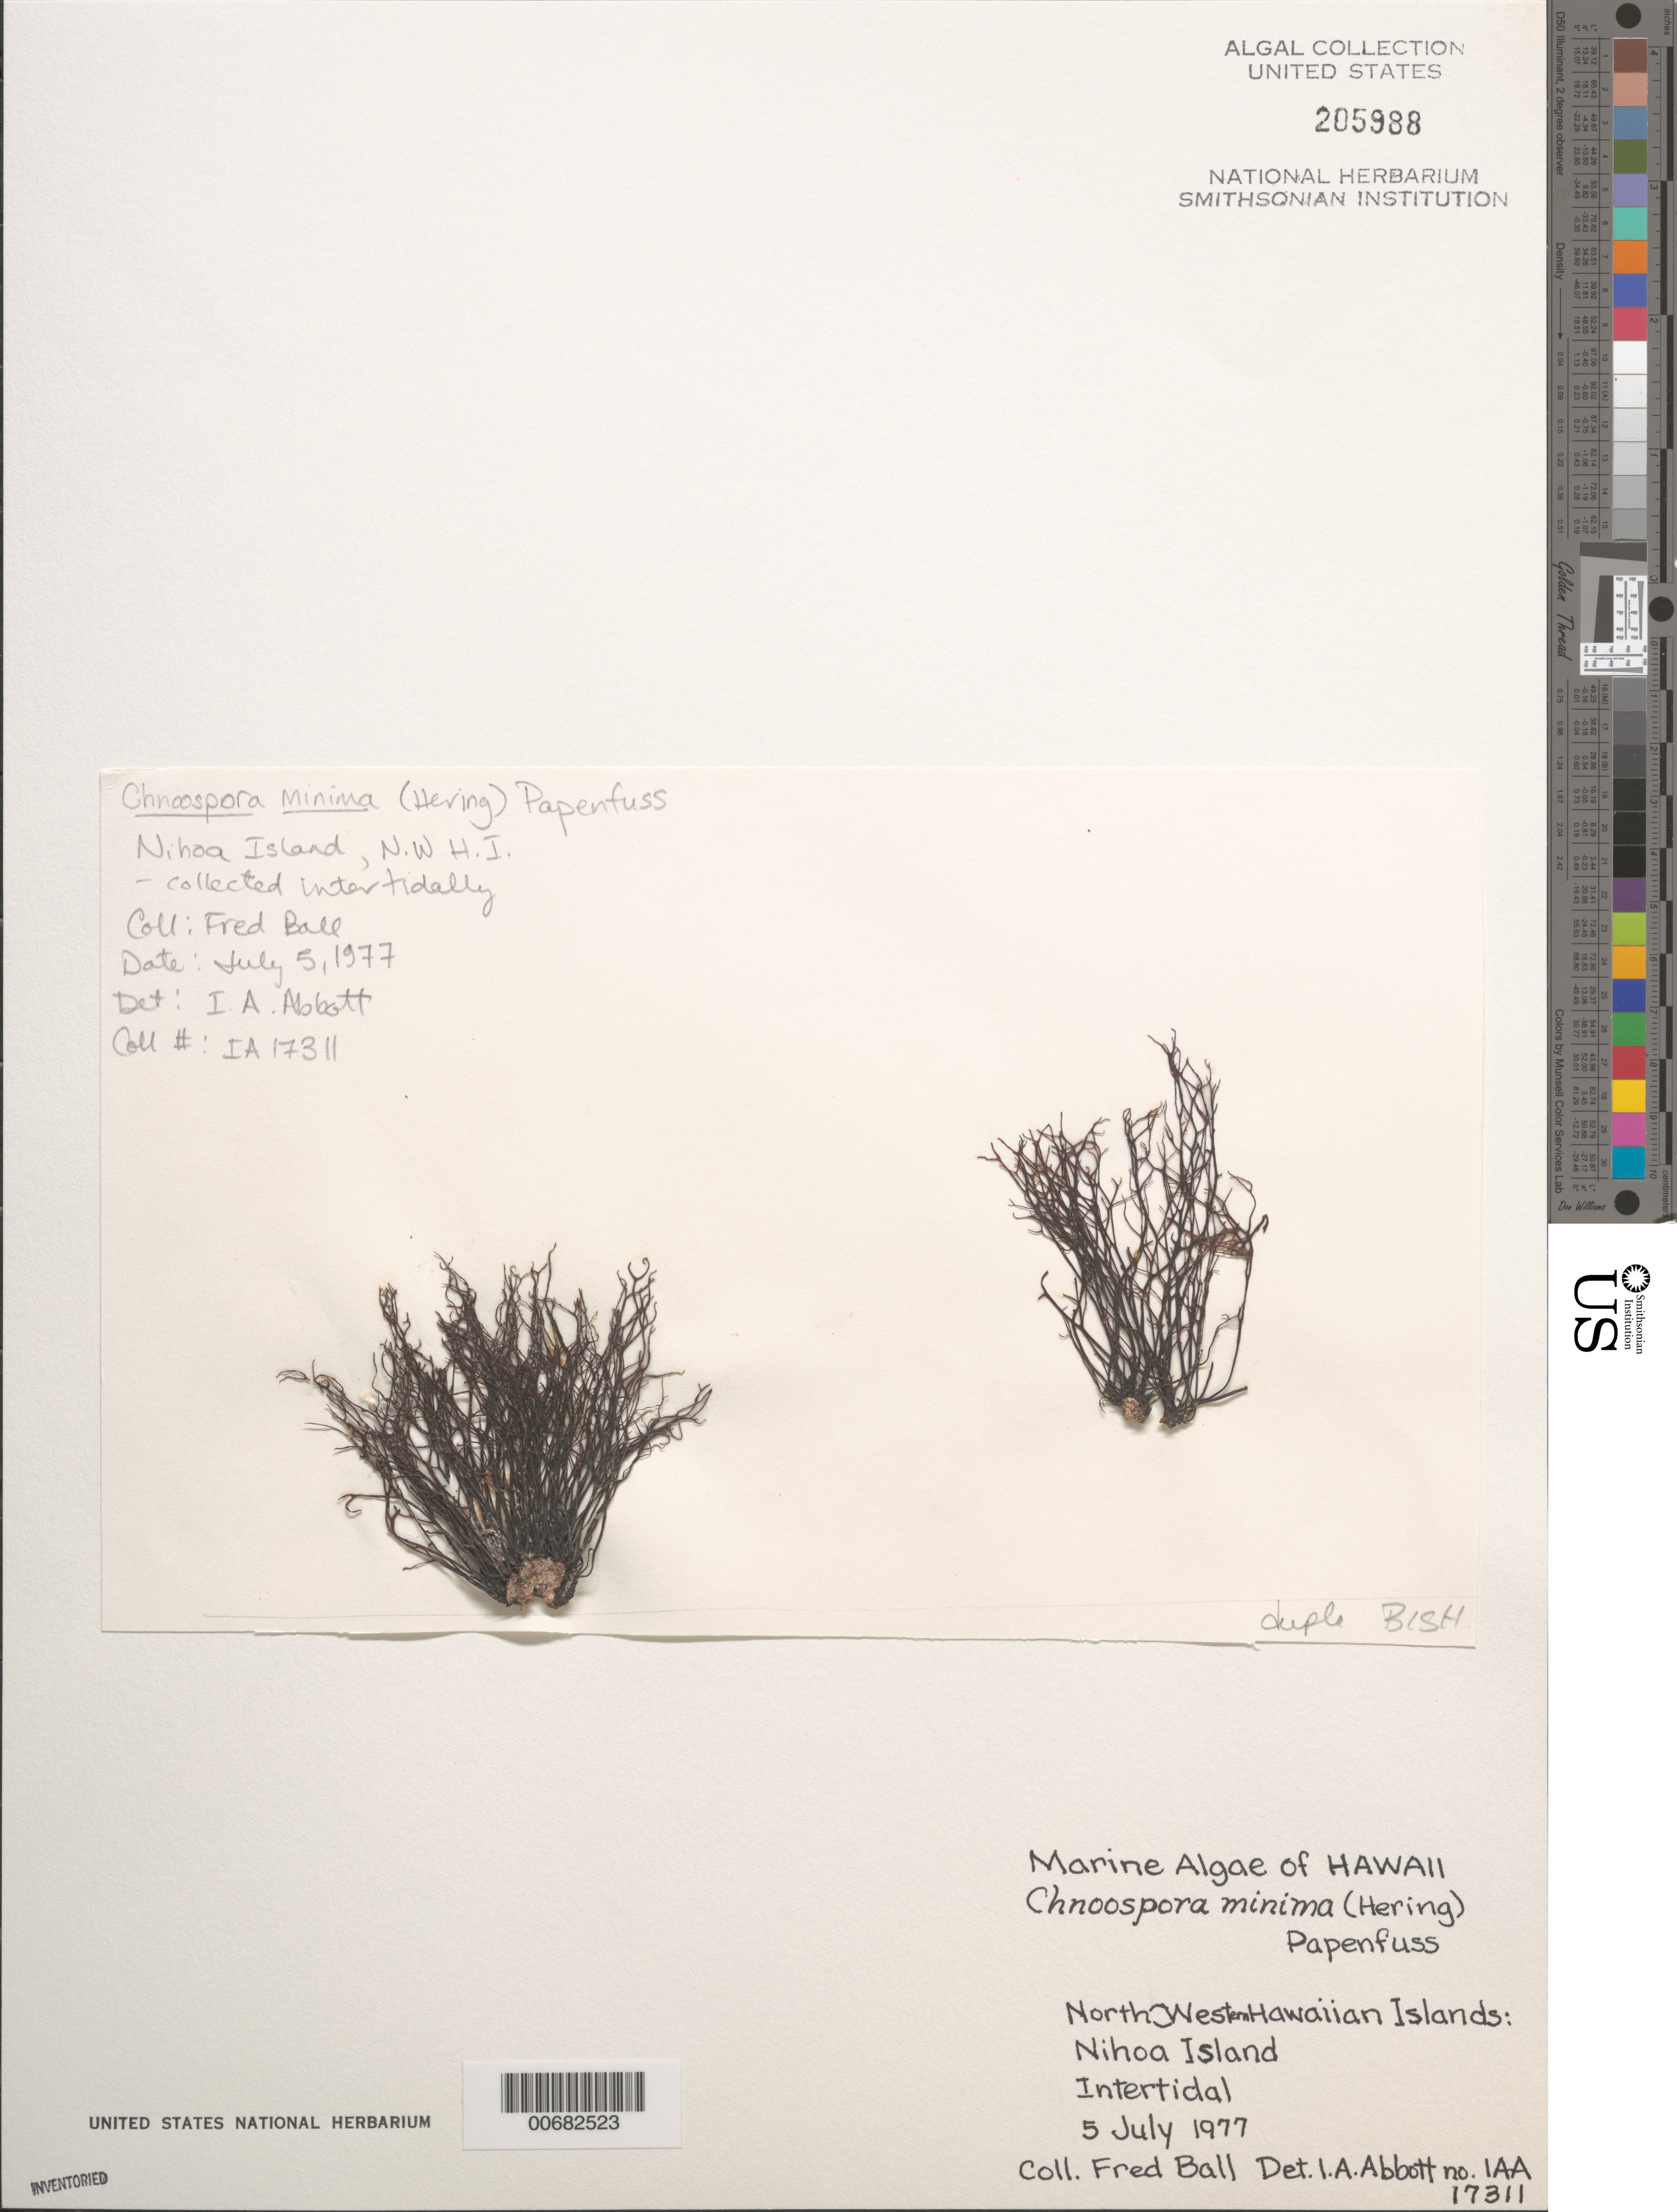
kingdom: Chromista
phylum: Ochrophyta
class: Phaeophyceae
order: Scytosiphonales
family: Scytosiphonaceae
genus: Chnoospora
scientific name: Chnoospora minima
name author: (Hering) Papenf.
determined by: Abbott, Isabella A.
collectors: F. Ball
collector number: IAA 17311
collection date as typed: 05 Jul 1977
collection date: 1977-07-05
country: United States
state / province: Hawaii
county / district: Honolulu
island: Nihoa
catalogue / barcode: US 205988